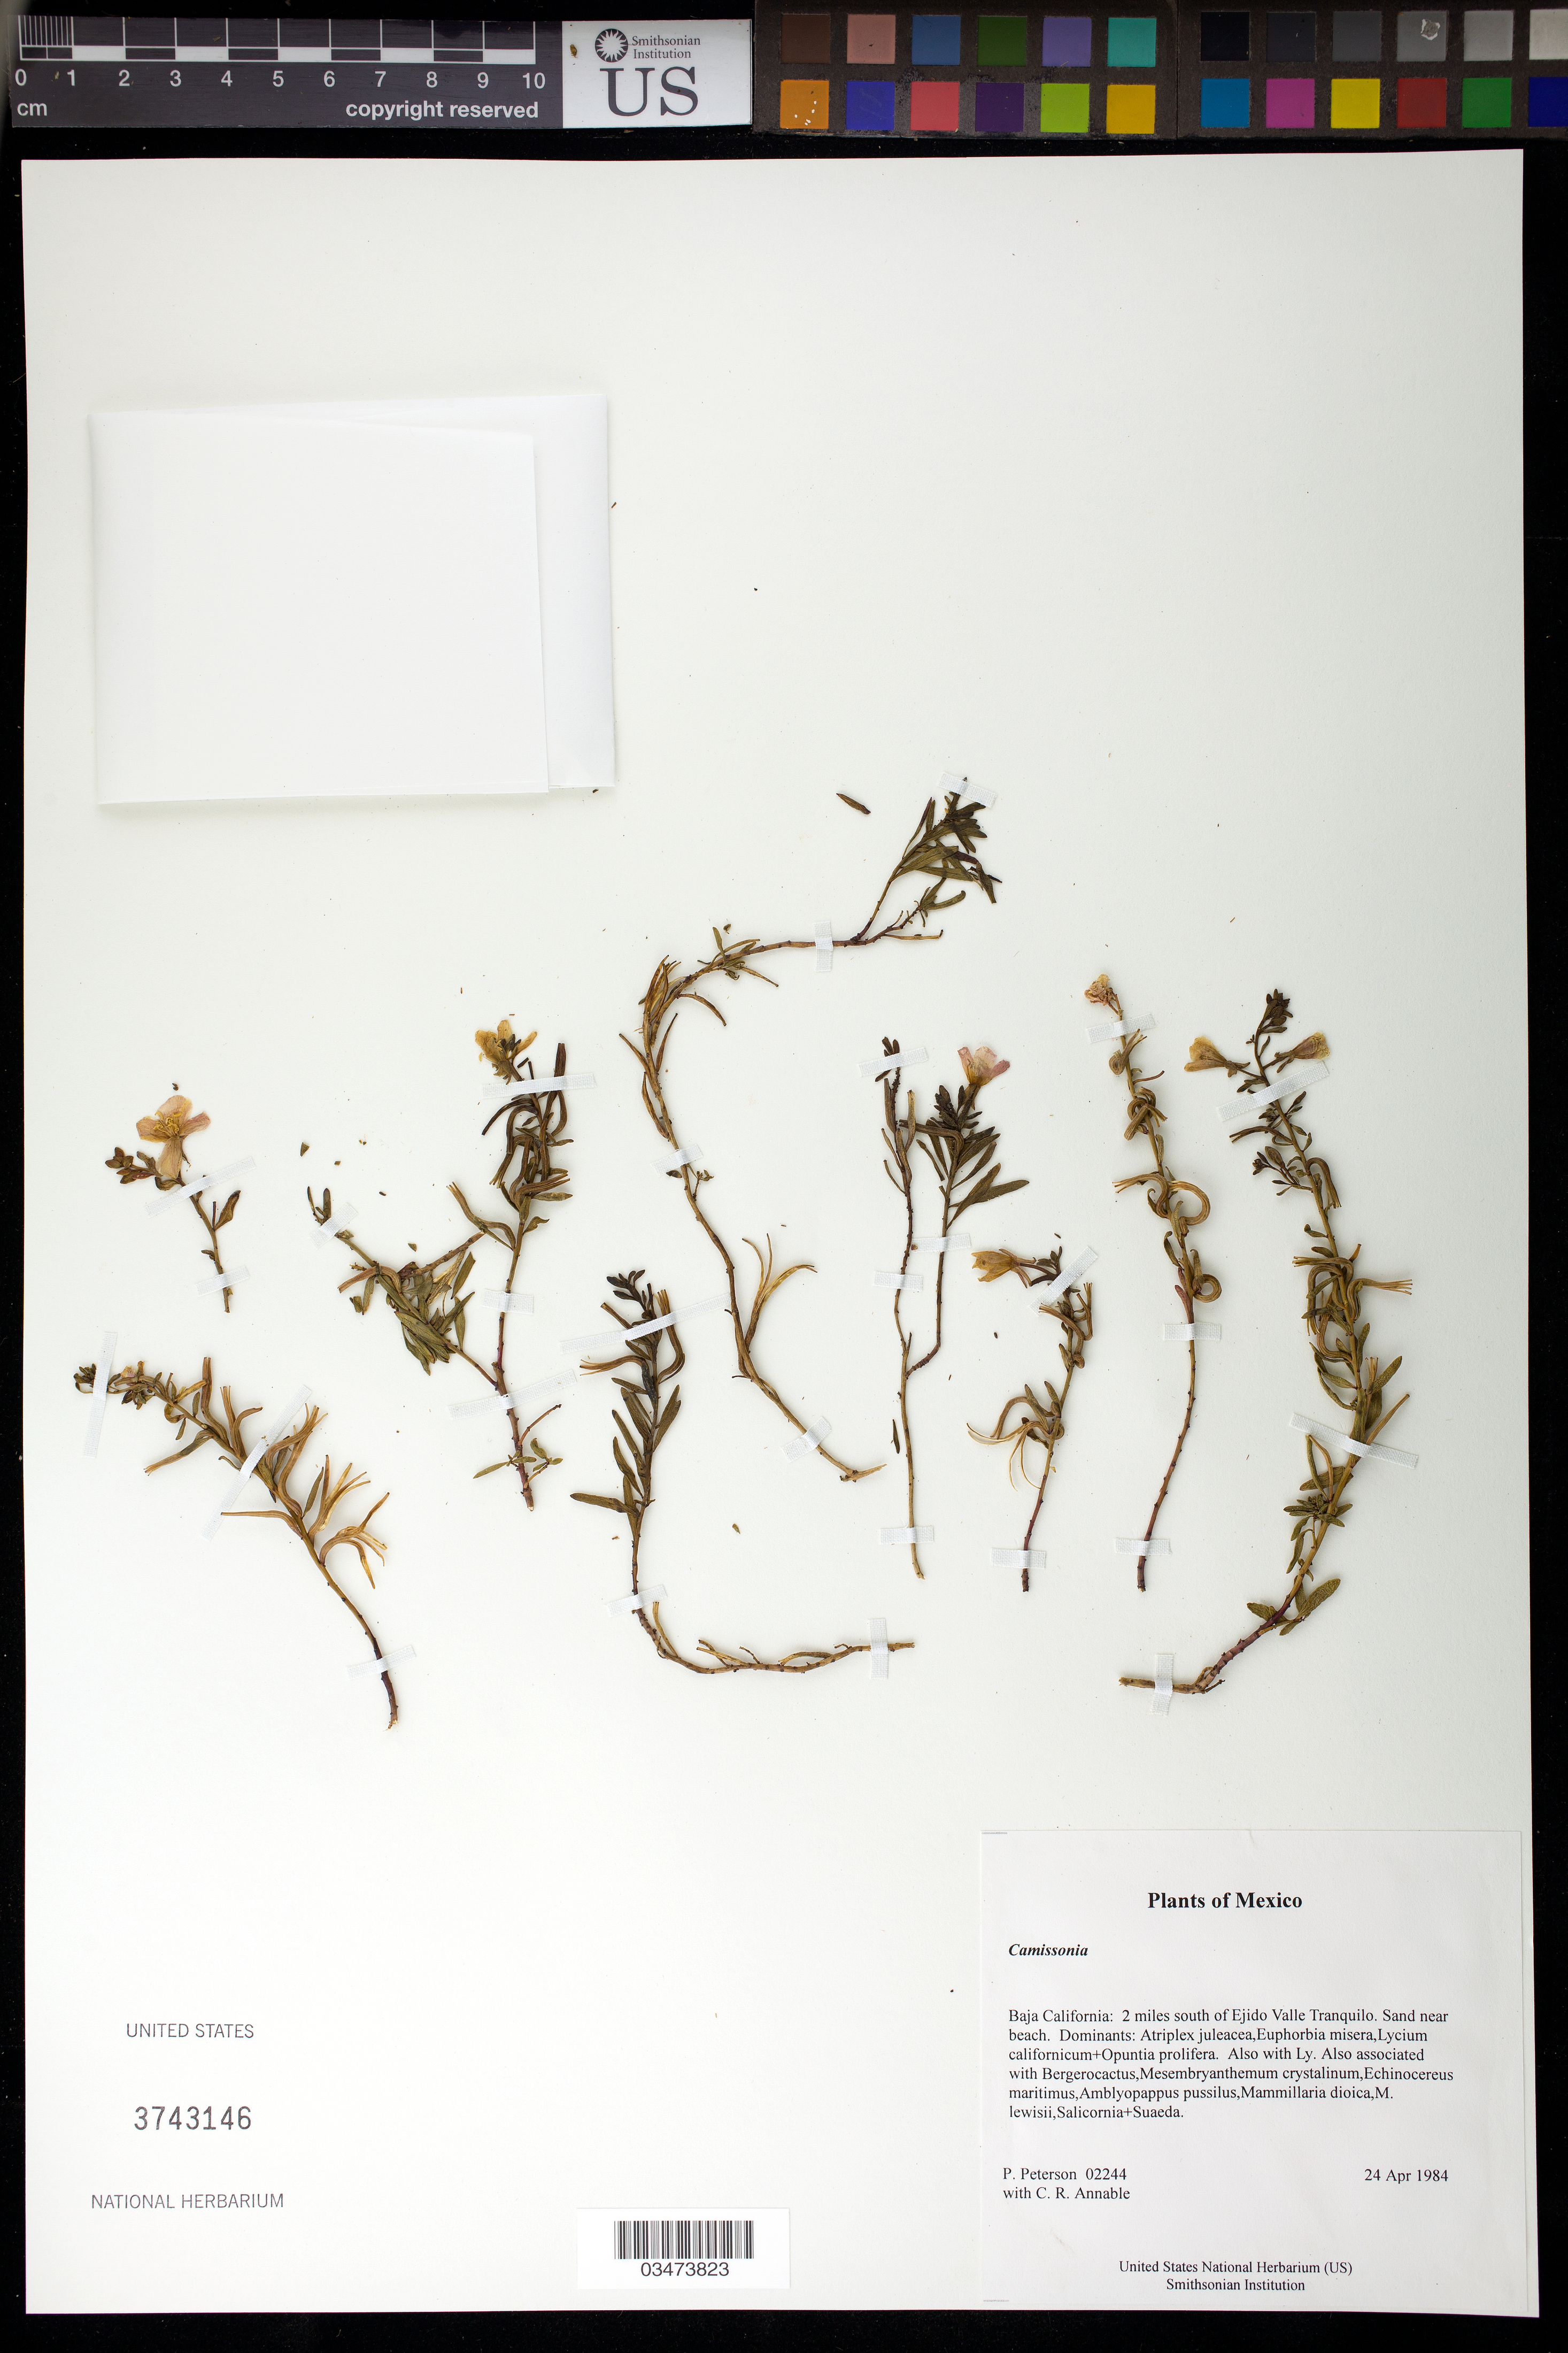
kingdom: Plantae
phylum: Tracheophyta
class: Magnoliopsida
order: Myrtales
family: Onagraceae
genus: Camissoniopsis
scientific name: Camissoniopsis bistorta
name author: (Nutt. ex Torr. & A. Gray) W.L. Wagner & Hoch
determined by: Wagner, W. L., (BOT), Smithsonian Institution - National Museum of Natural History (UNITED STATES)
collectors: P. M. Peterson & C. R. Annable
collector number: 02244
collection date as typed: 24 Apr 1984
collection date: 1984-04-24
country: Mexico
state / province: Baja California Norte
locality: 2 miles south of Ejido Valle Tranquilo.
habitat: Sand near beach. Dominants: Atriplex juleacea,Euphorbia misera,Lycium californicum+Opuntia prolifera. Also with Ly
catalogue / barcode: US 3743146